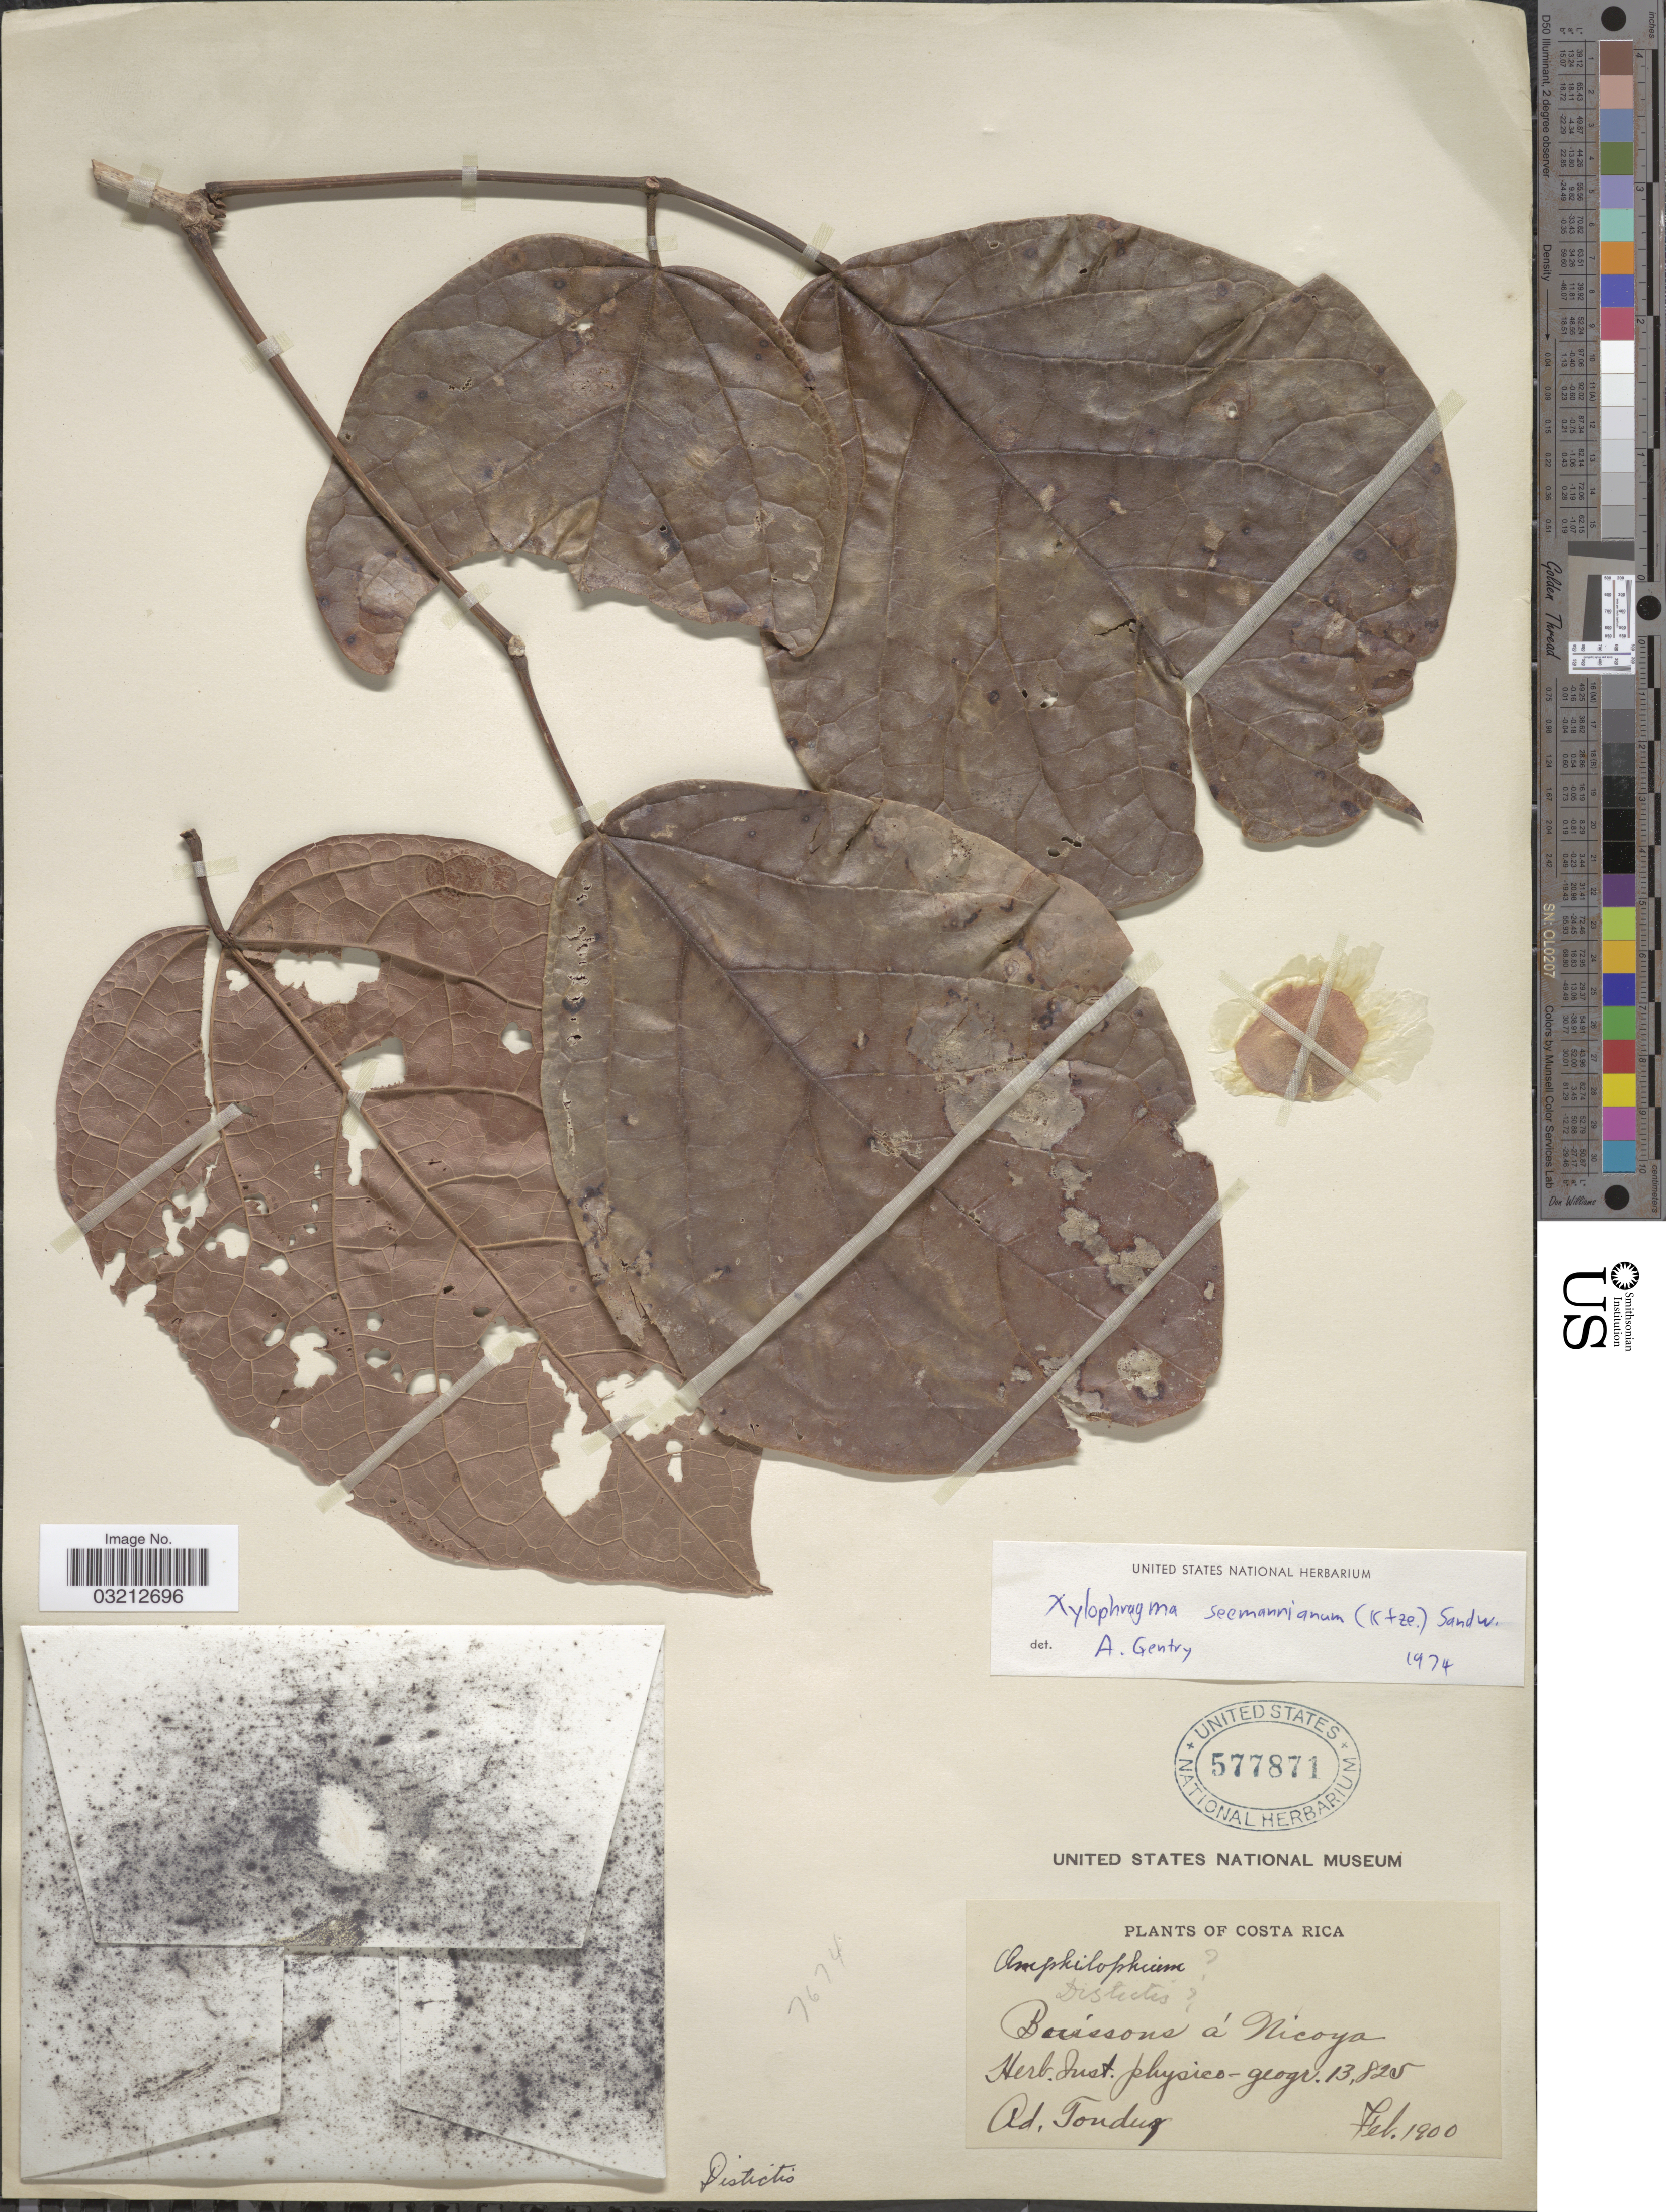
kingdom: Plantae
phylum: Tracheophyta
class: Magnoliopsida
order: Lamiales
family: Bignoniaceae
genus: Xylophragma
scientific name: Xylophragma seemannianum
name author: (Kuntze) Sandwith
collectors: A. Tonduz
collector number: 13825?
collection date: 1900-02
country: Costa Rica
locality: Buissons à Nicoya.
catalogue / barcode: US 577871